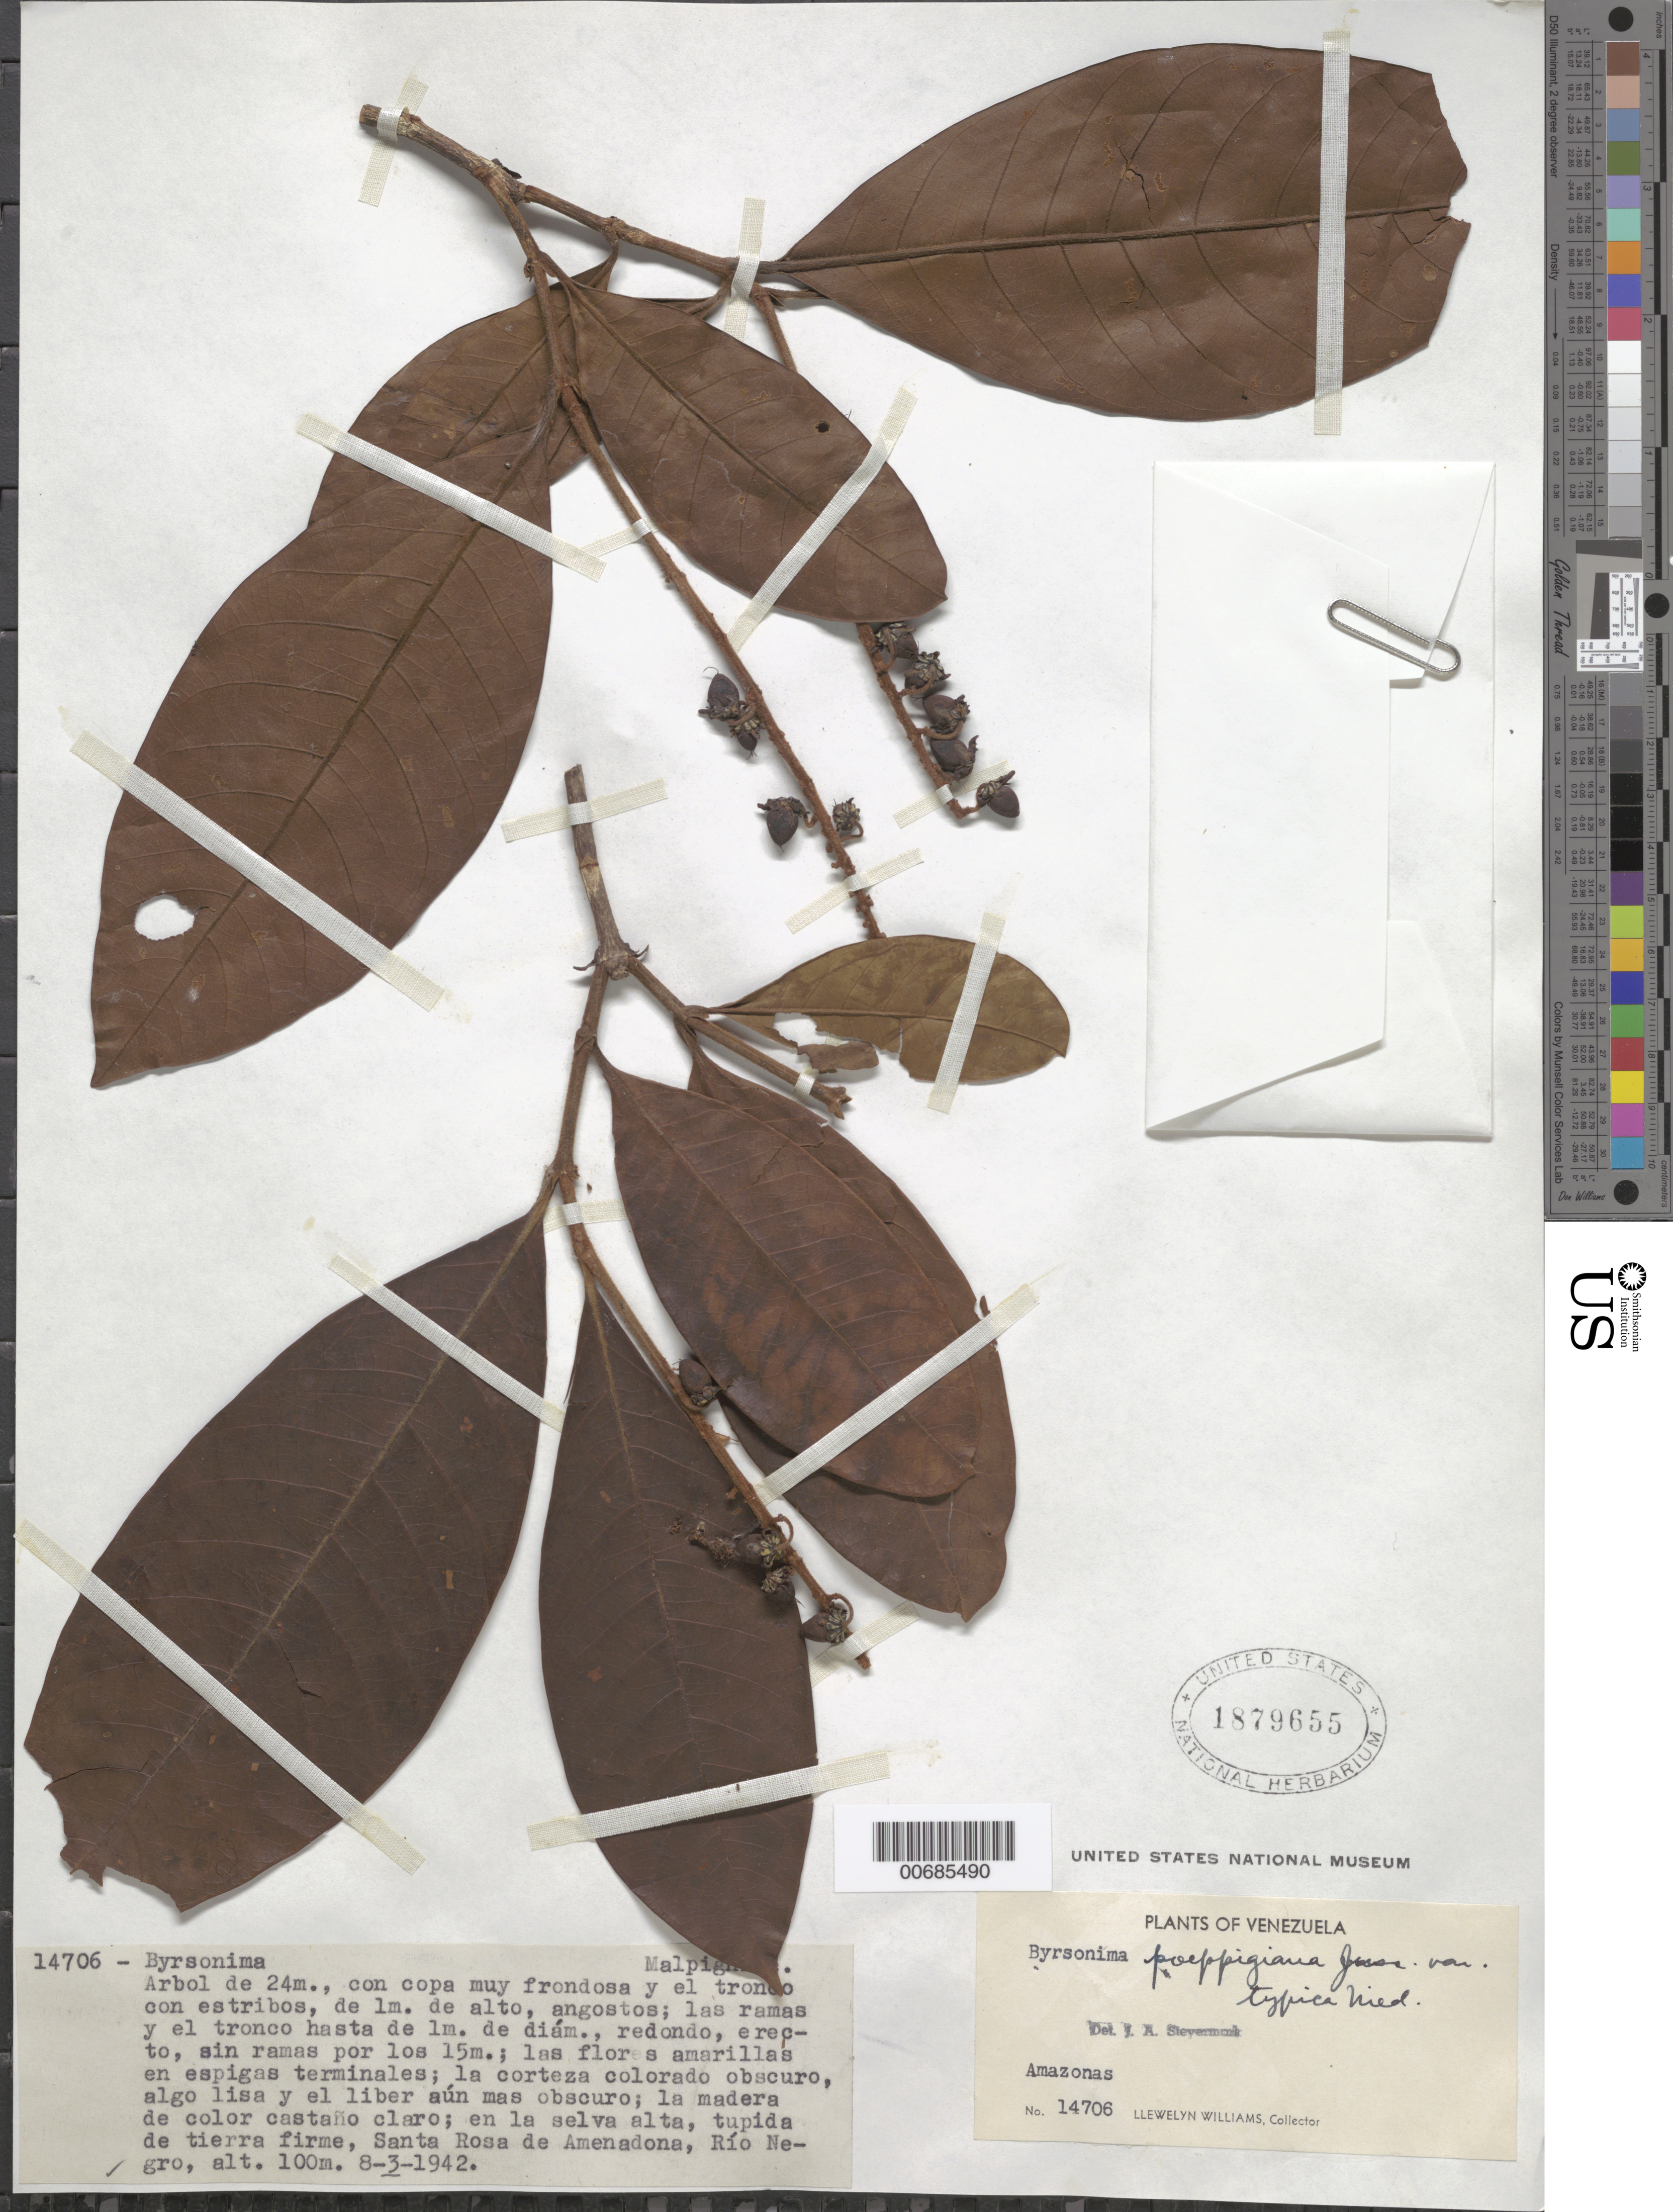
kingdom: Plantae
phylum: Tracheophyta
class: Magnoliopsida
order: Malpighiales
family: Malpighiaceae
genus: Byrsonima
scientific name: Byrsonima poeppigiana var. typica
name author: Nied.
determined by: Steyermark, Julian A., (VEN)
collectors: Ll. Williams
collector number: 14706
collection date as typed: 8-Mar-42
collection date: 1942-03-08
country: Venezuela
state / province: Amazonas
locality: Santa Rosa de Amanadona, Río Negro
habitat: Dense, high forest on terra firma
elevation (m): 100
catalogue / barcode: US 1879655